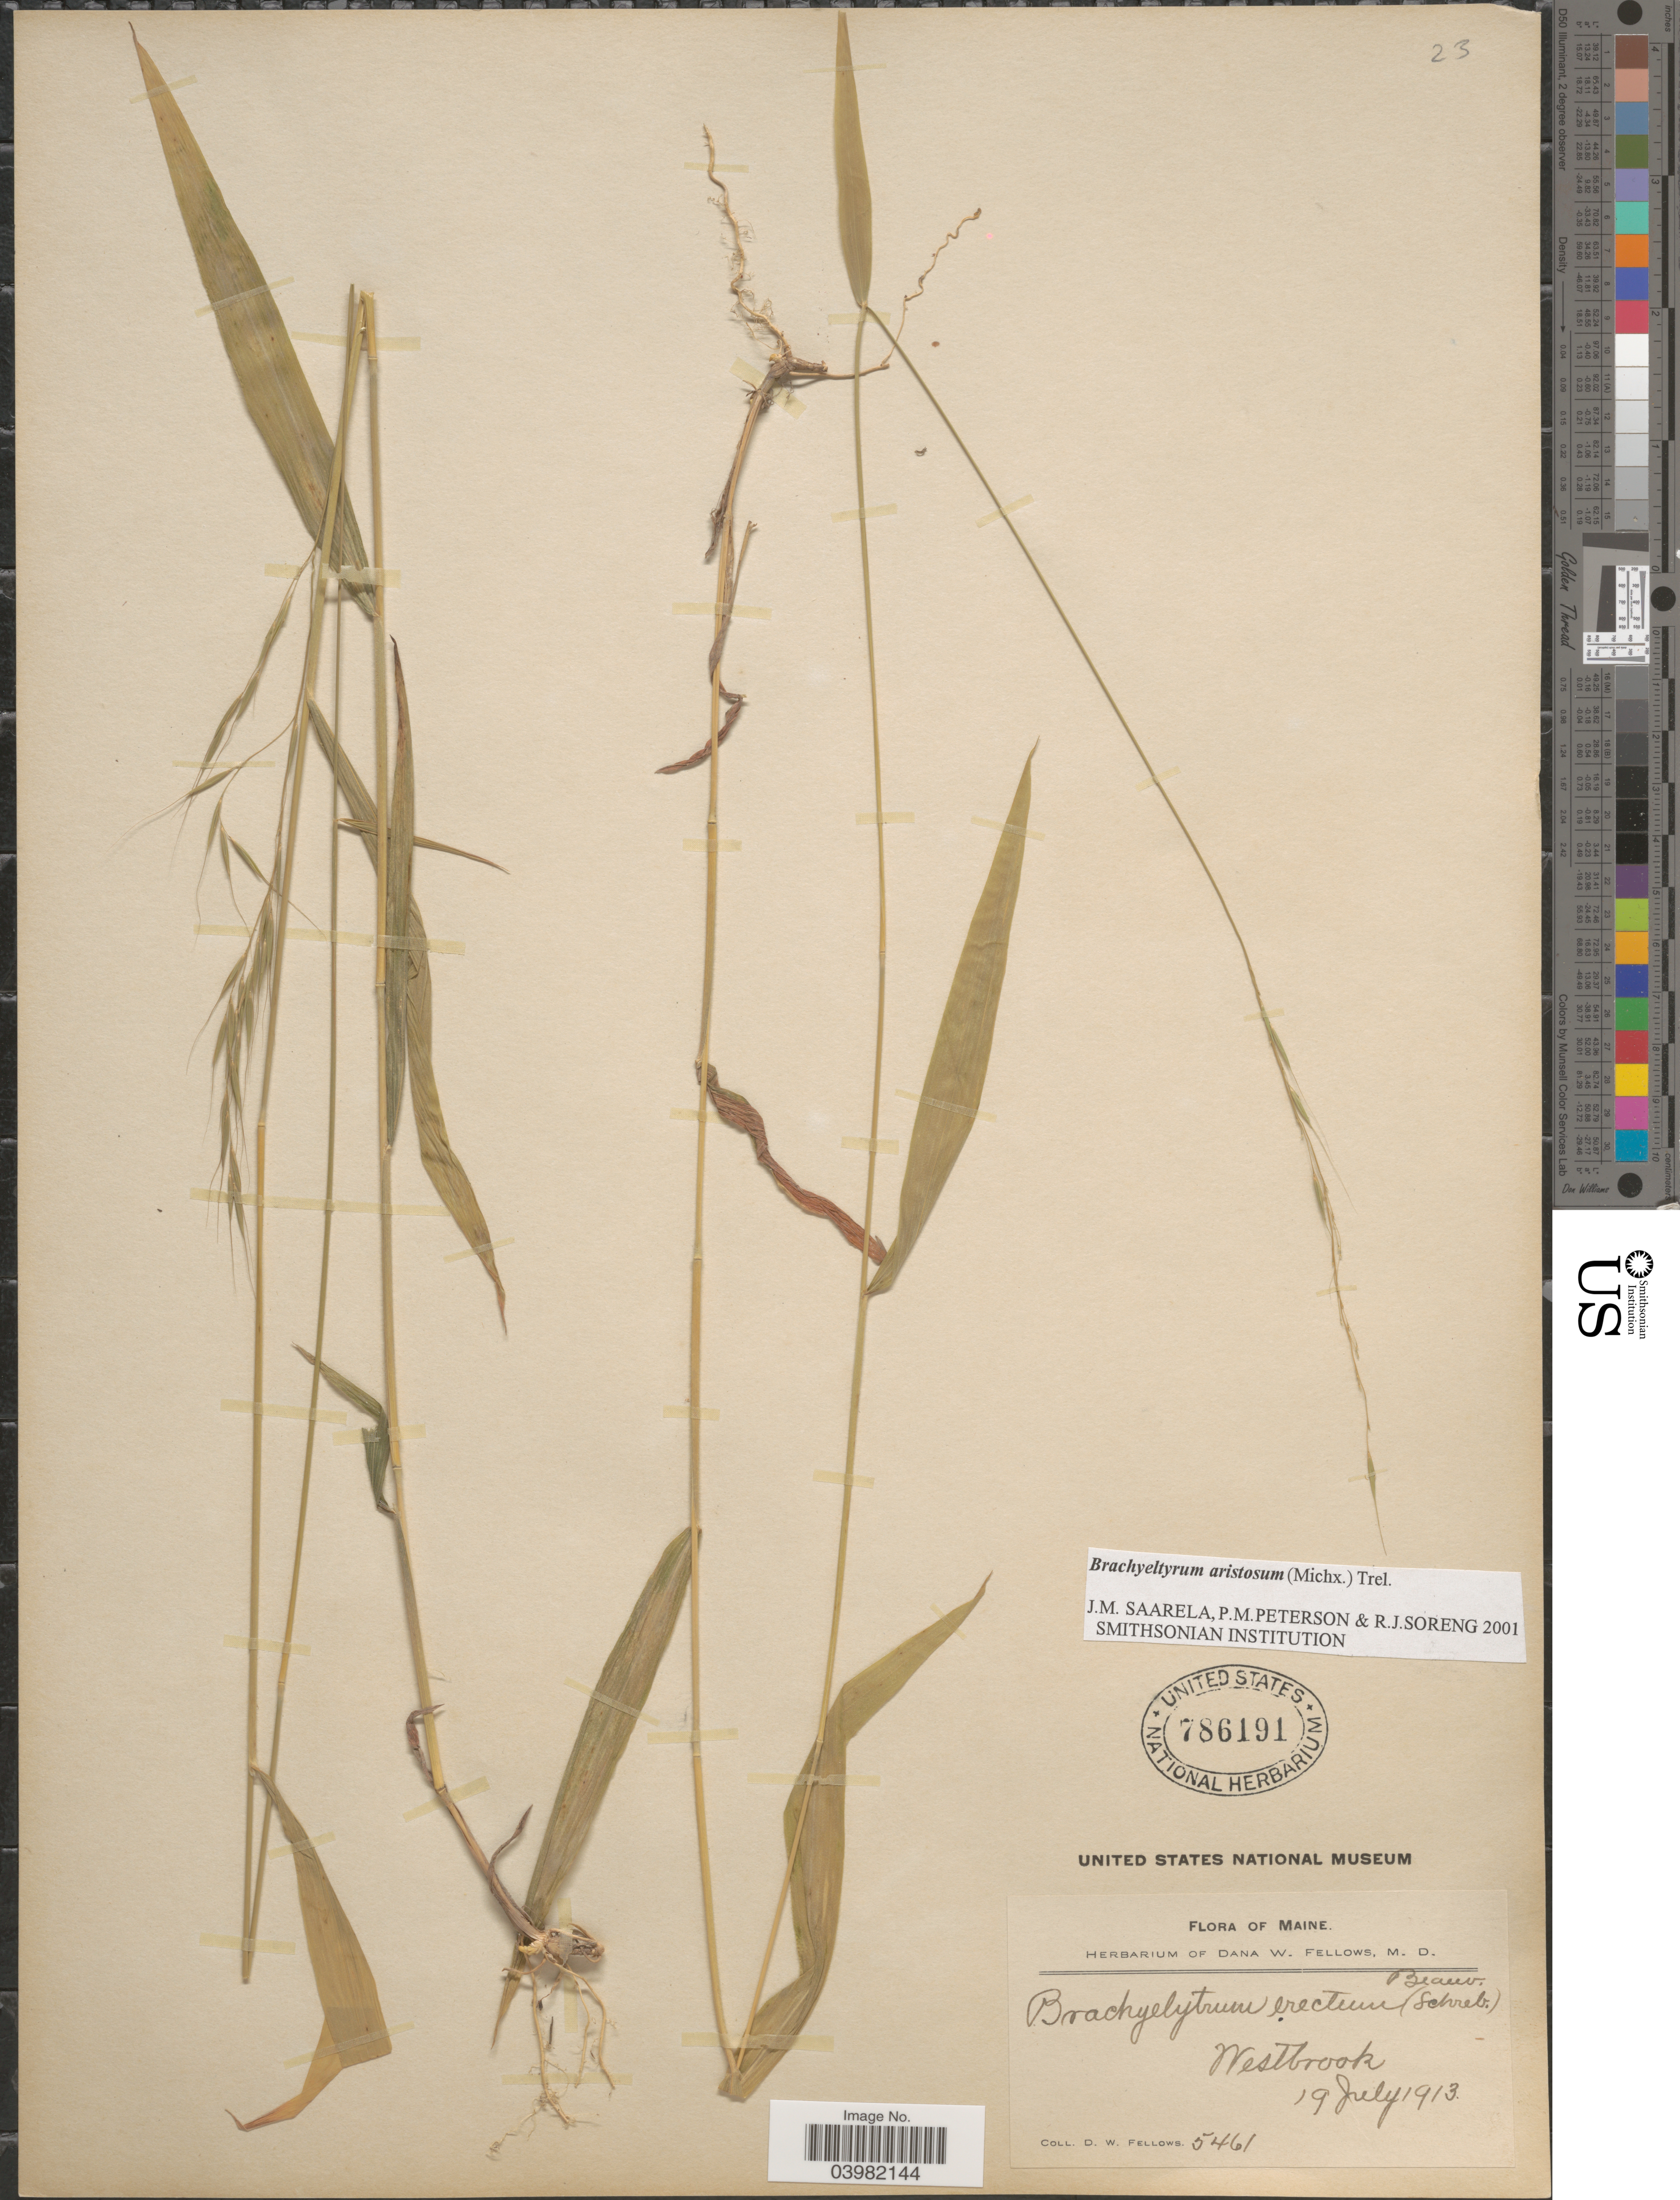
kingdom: Plantae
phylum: Tracheophyta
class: Liliopsida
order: Poales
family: Poaceae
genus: Brachyelytrum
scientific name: Brachyelytrum aristosum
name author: (Michx.) P. Beauv. ex Trel.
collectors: D. W. Fellows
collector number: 5461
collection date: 1913-07-19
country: United States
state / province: Maine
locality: Westbrook.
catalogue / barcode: US 786191